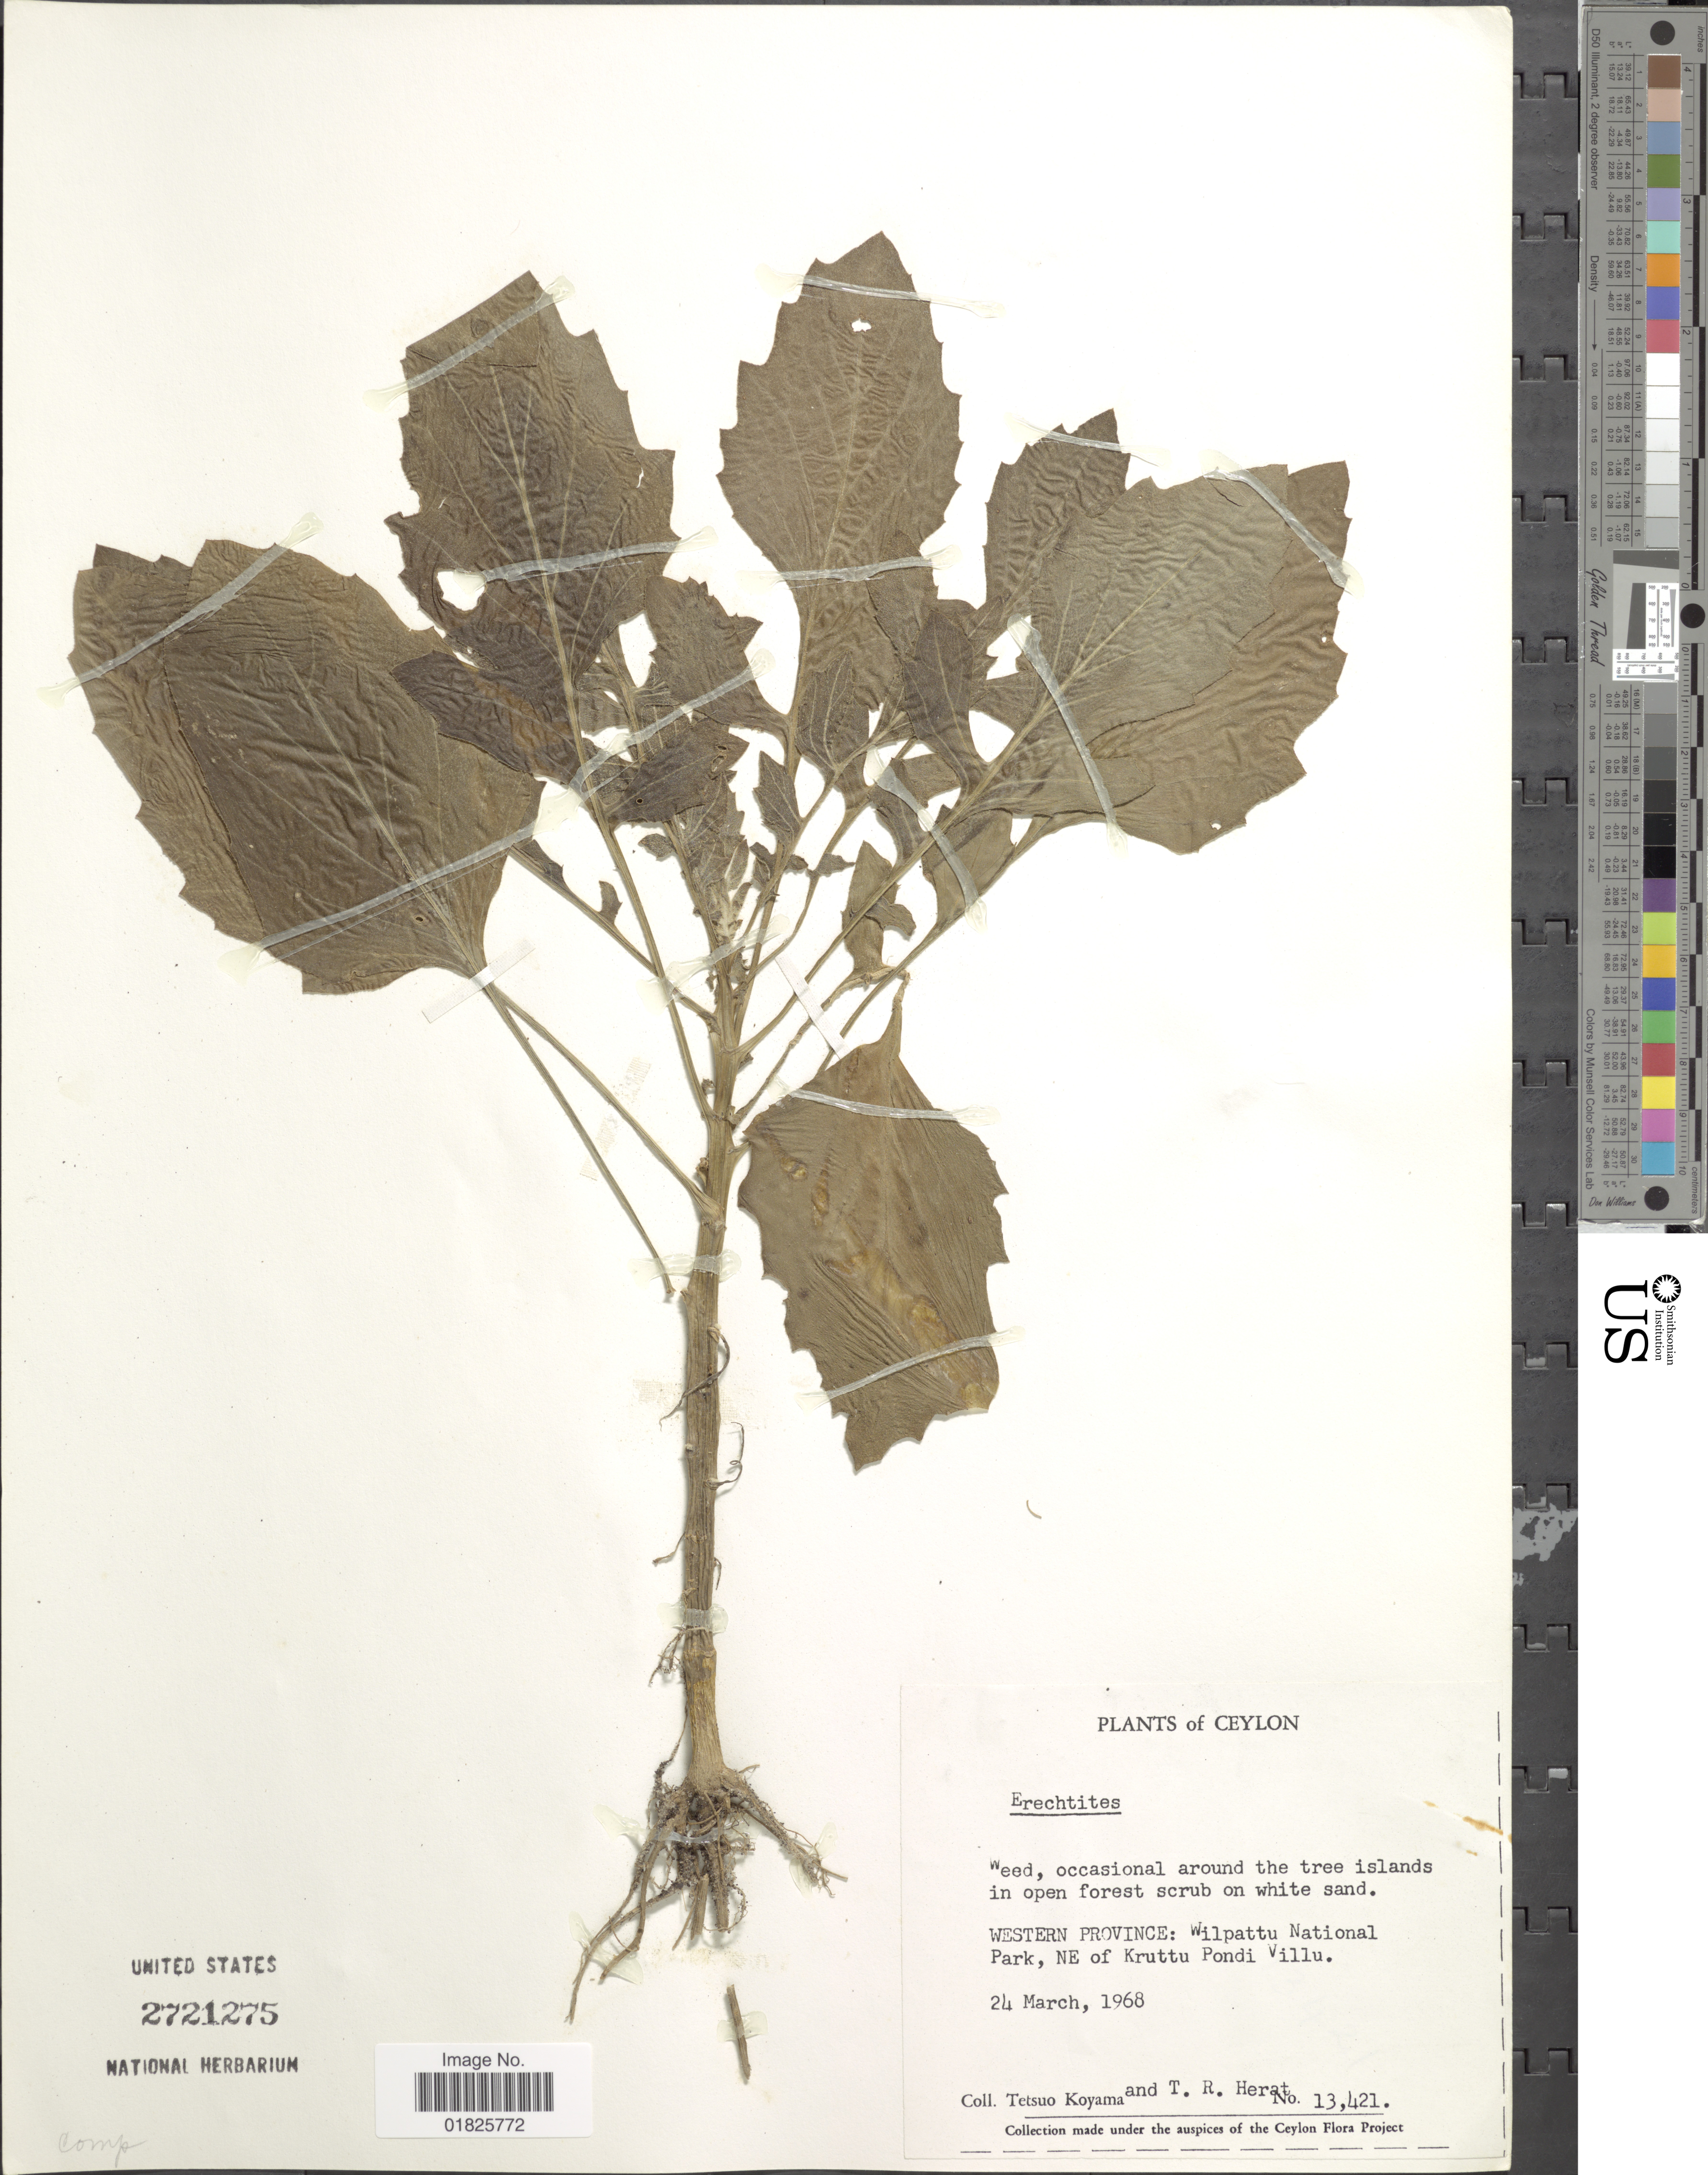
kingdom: Plantae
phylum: Tracheophyta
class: Magnoliopsida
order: Asterales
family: Asteraceae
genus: Erechtites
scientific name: Erechtites sp.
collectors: T. Koyama & T. R. Herat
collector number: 13421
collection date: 1968-03-24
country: Sri Lanka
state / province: Western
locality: Western Province: Wilpattu National Park, NE of Kruttu Pondi Villu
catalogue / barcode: US 2721275